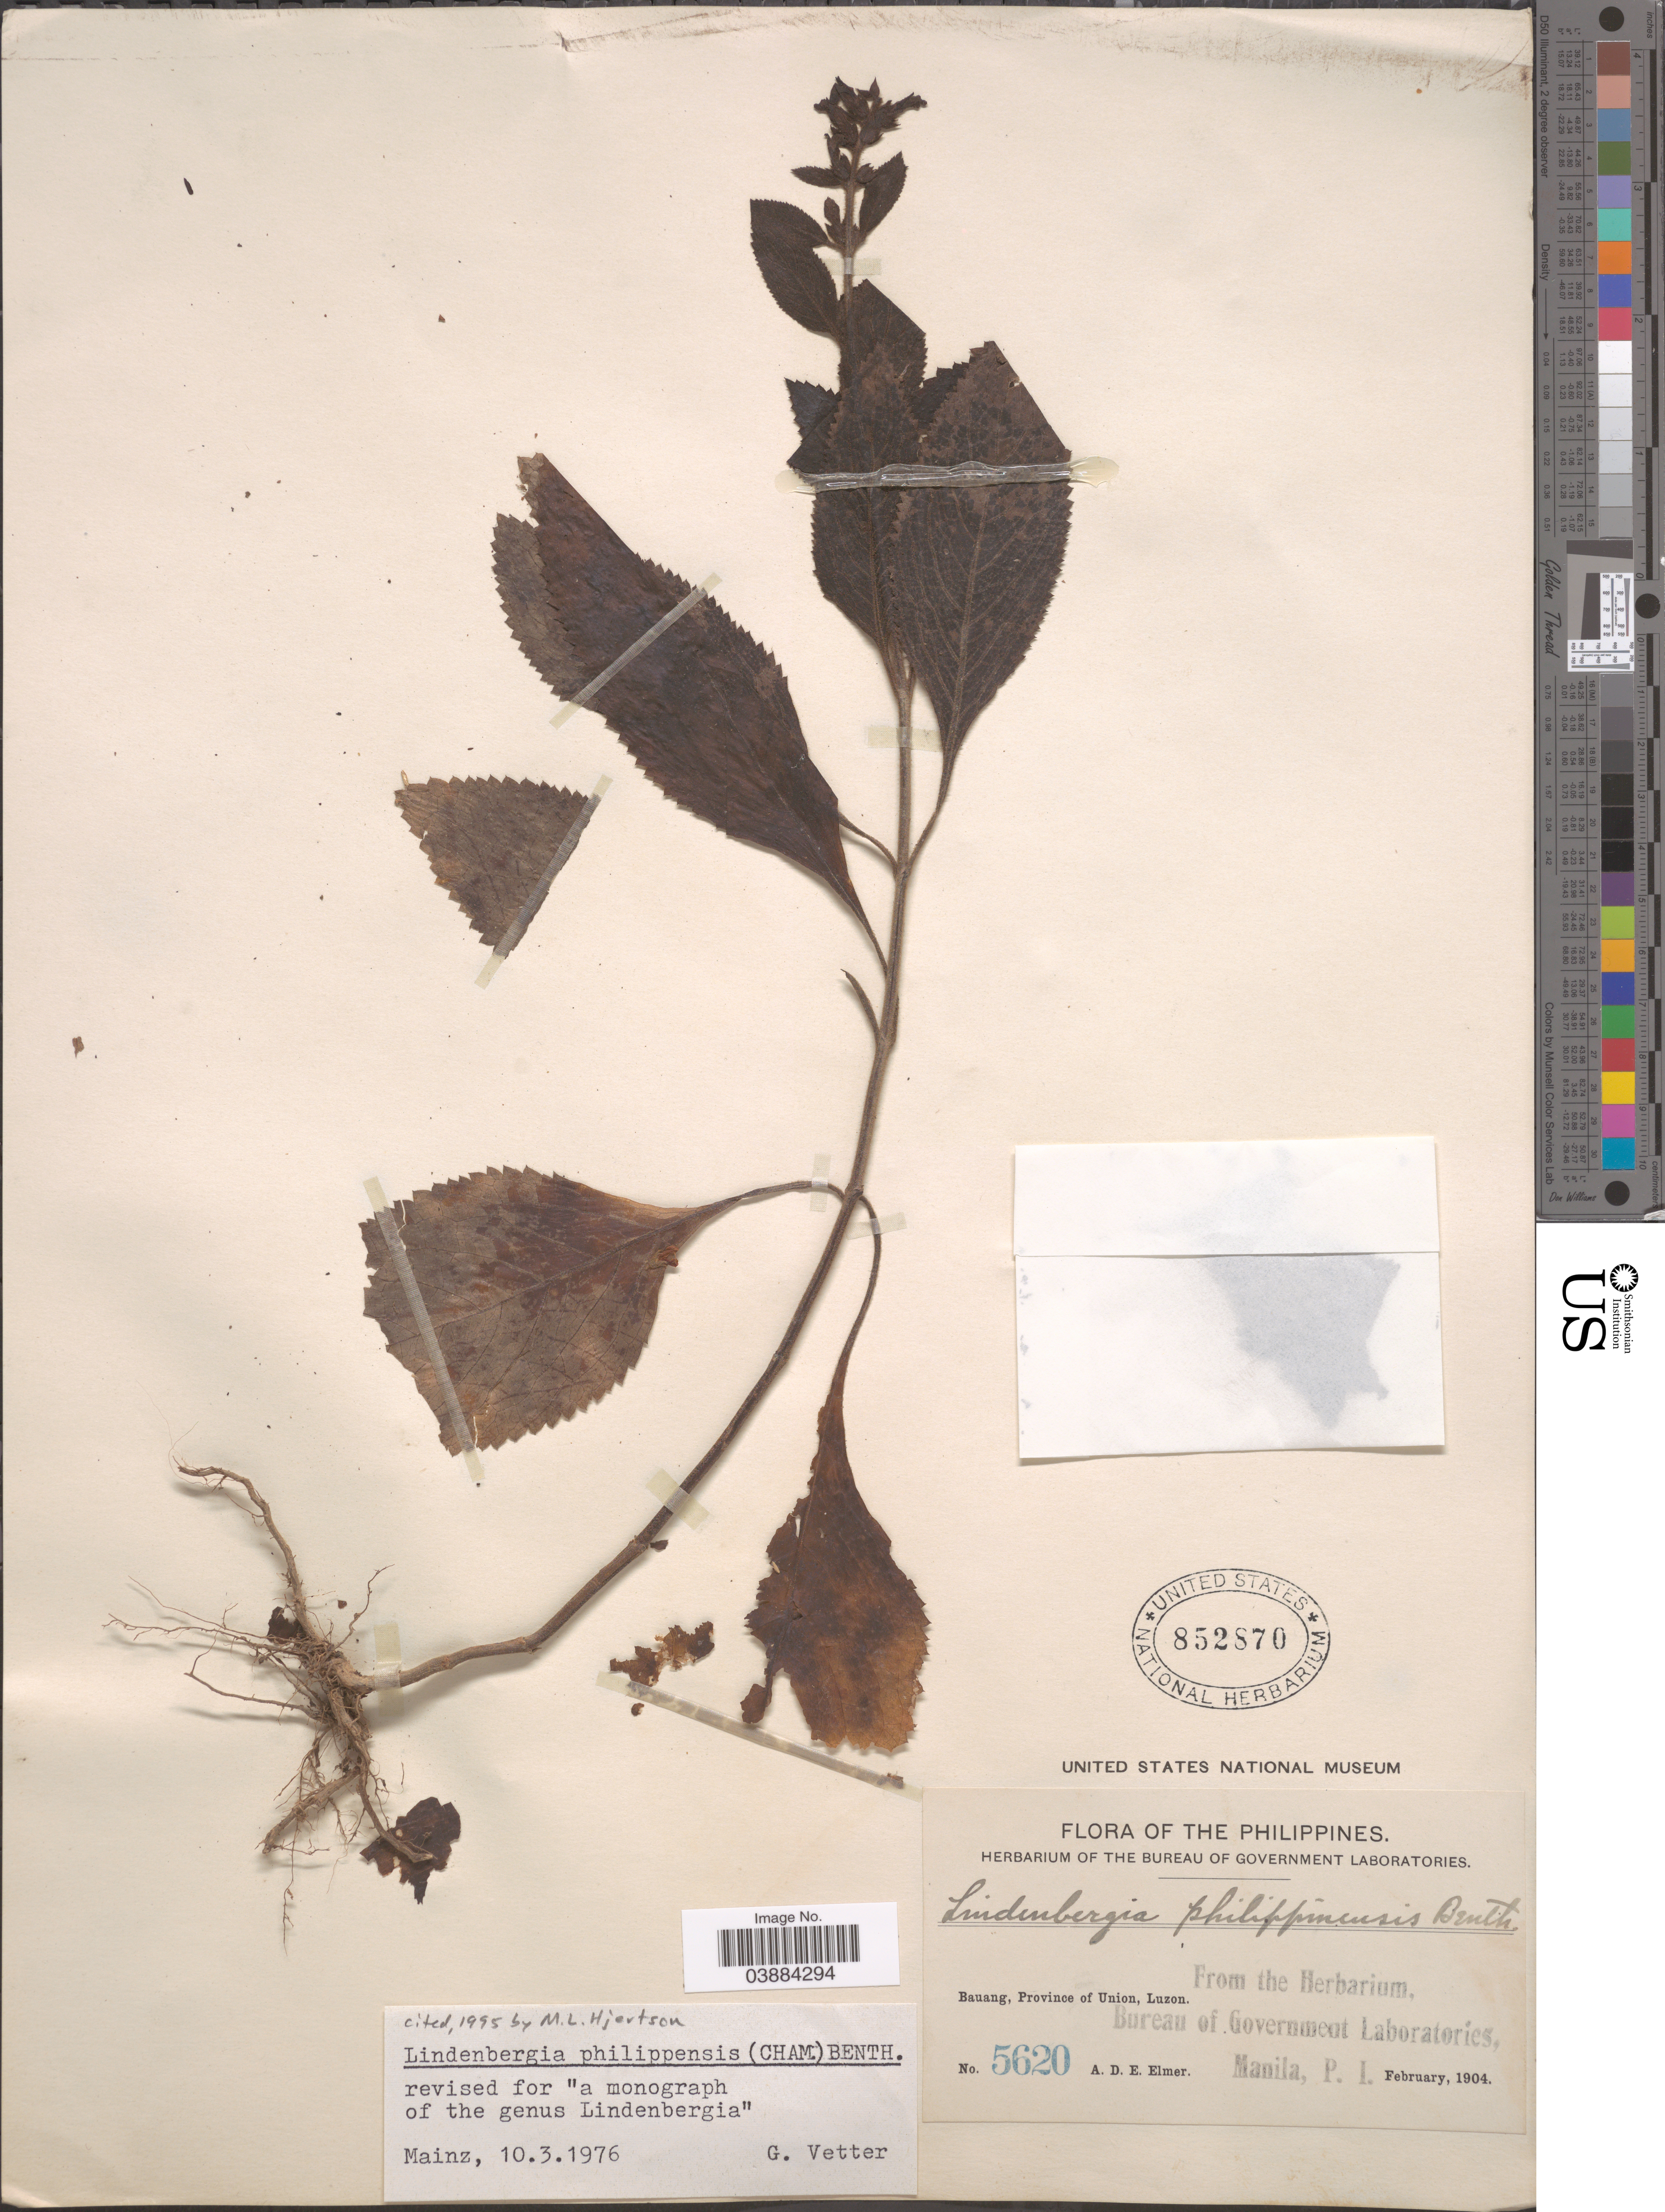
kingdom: Plantae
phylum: Tracheophyta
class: Magnoliopsida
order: Lamiales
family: Orobanchaceae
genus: Lindenbergia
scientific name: Lindenbergia philippensis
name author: (Cham. & Schltdl.) Benth.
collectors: A. D. E. Elmer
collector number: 5620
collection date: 1904-02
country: Philippines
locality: Bauang, Province of Union, Luzon.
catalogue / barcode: US 852870